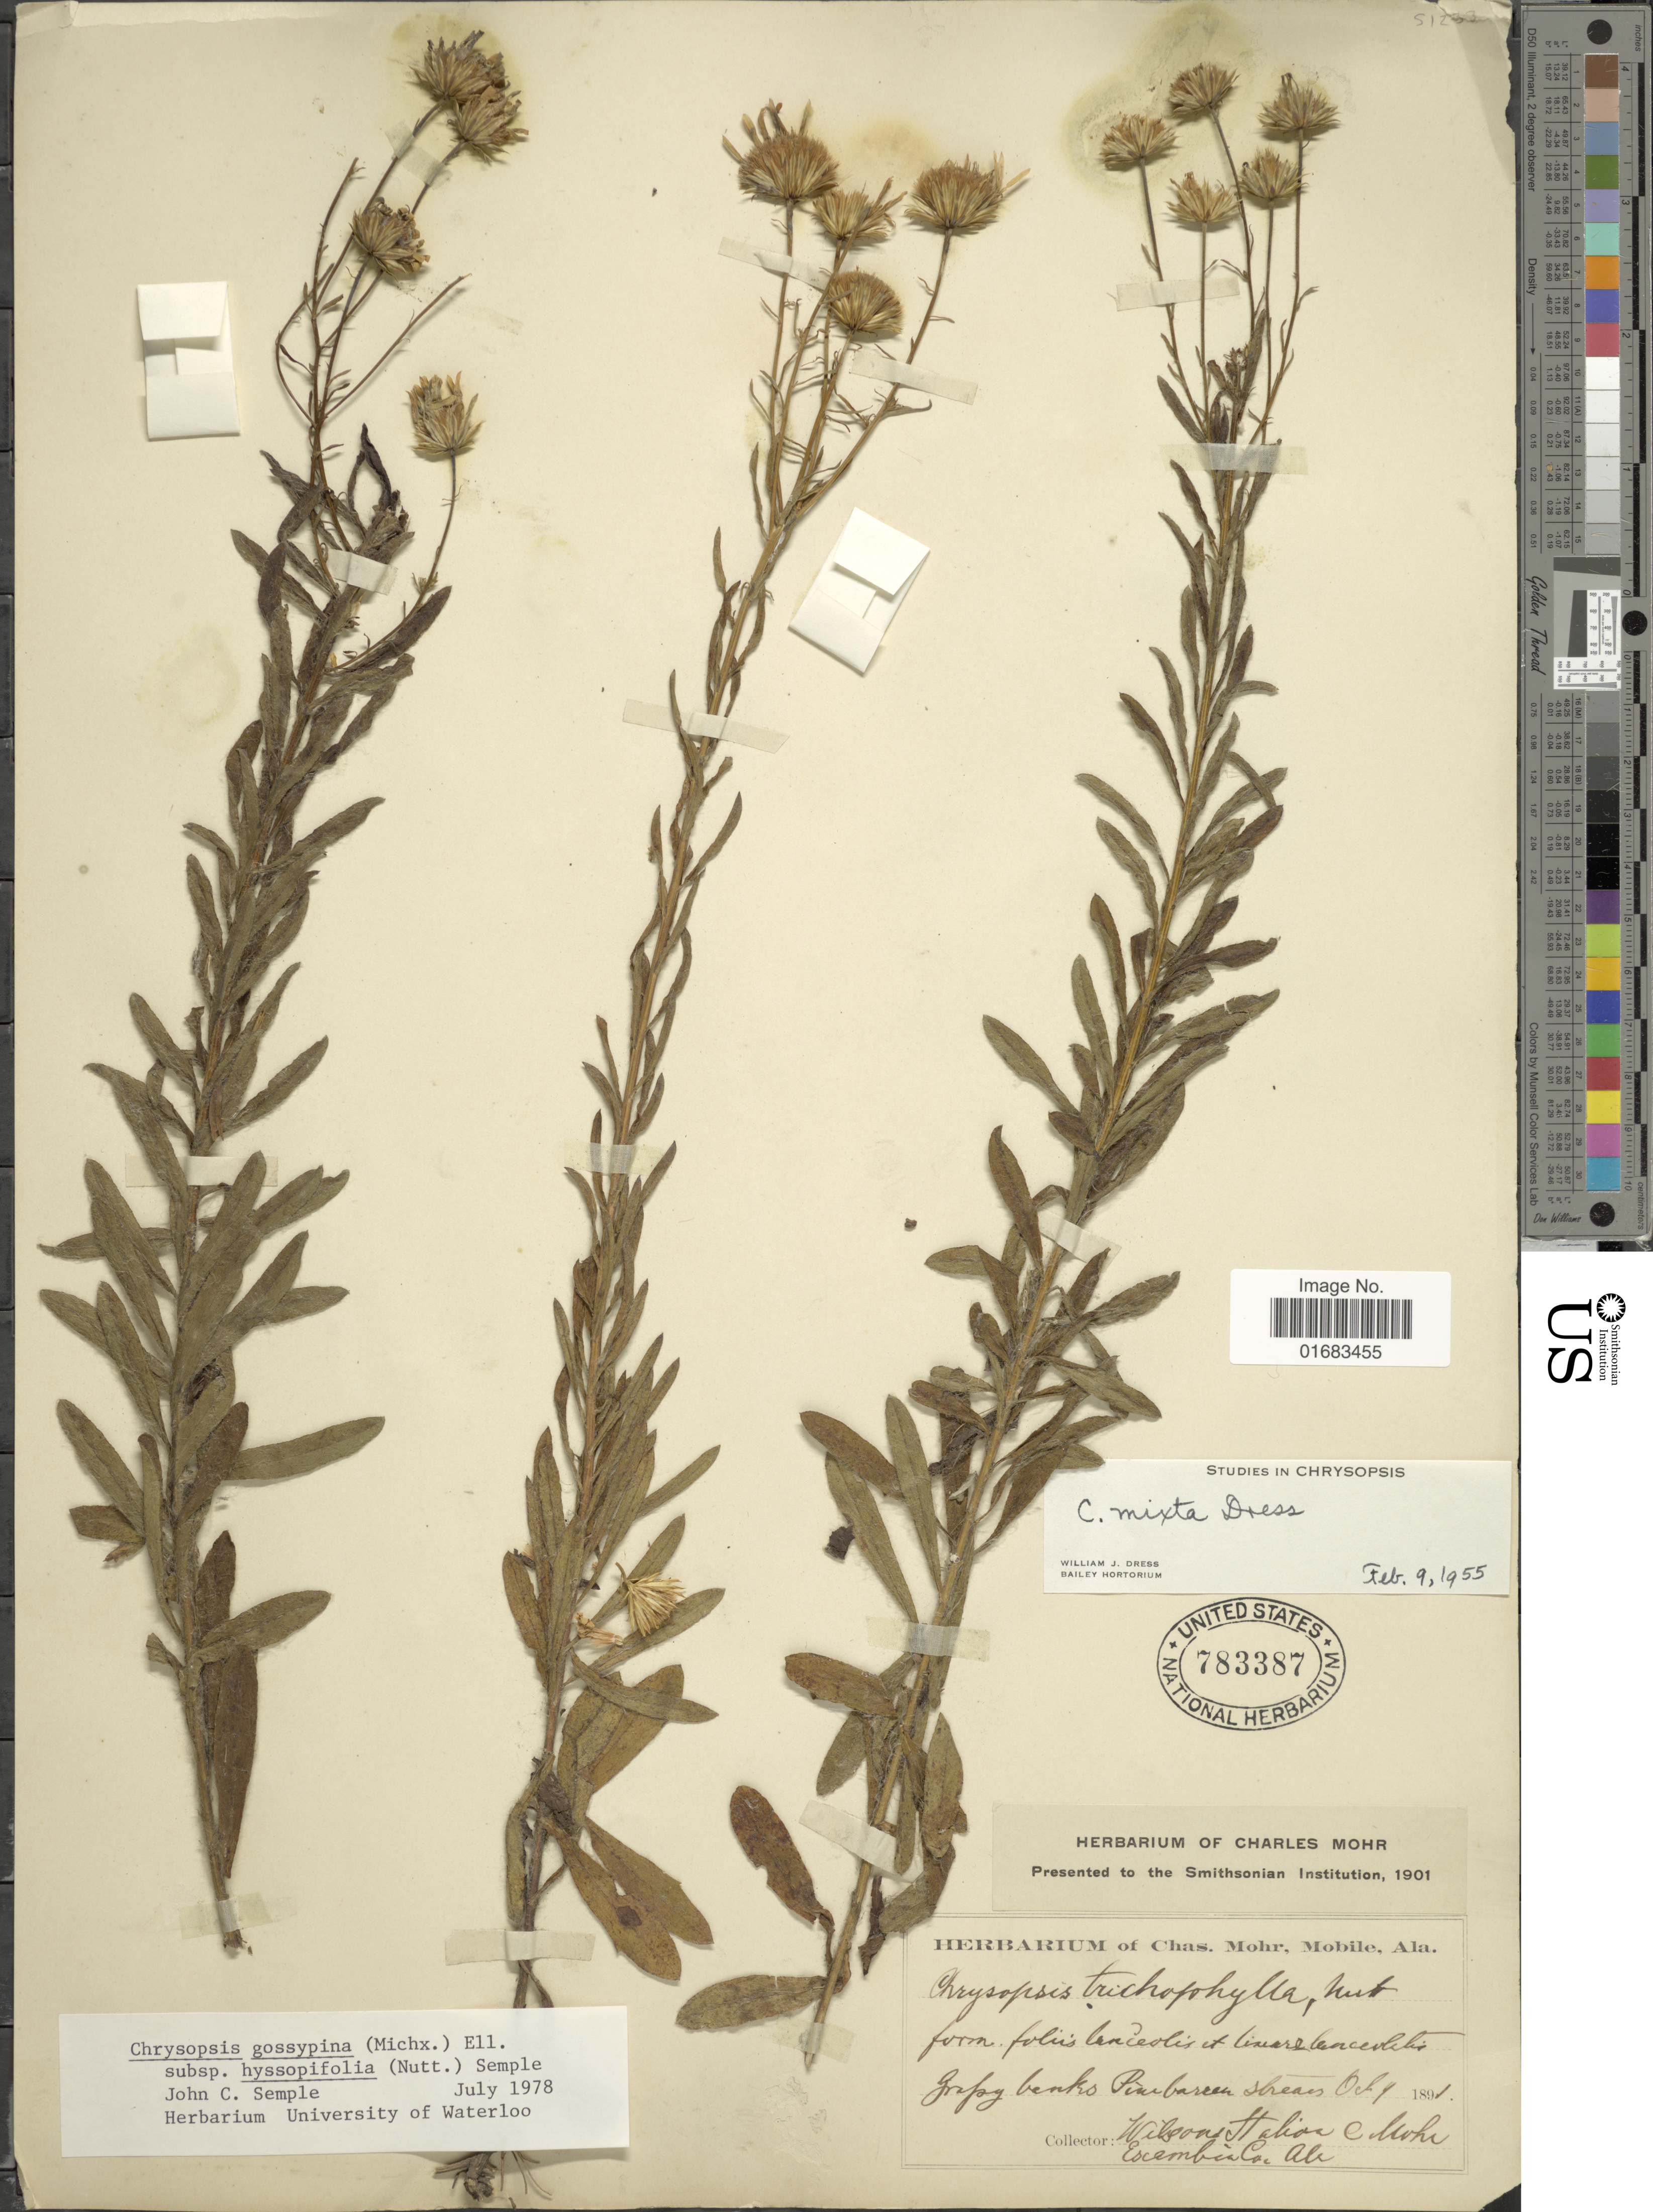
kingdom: Plantae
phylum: Tracheophyta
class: Magnoliopsida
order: Asterales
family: Asteraceae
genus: Chrysopsis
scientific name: Chrysopsis gossypina subsp. hyssopifolia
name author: (Nutt.) Semple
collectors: C. T. Mohr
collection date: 1891-10-04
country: United States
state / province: Alabama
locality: Grapsy banks, Pine Barren streams, wilson station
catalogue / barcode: US 783387